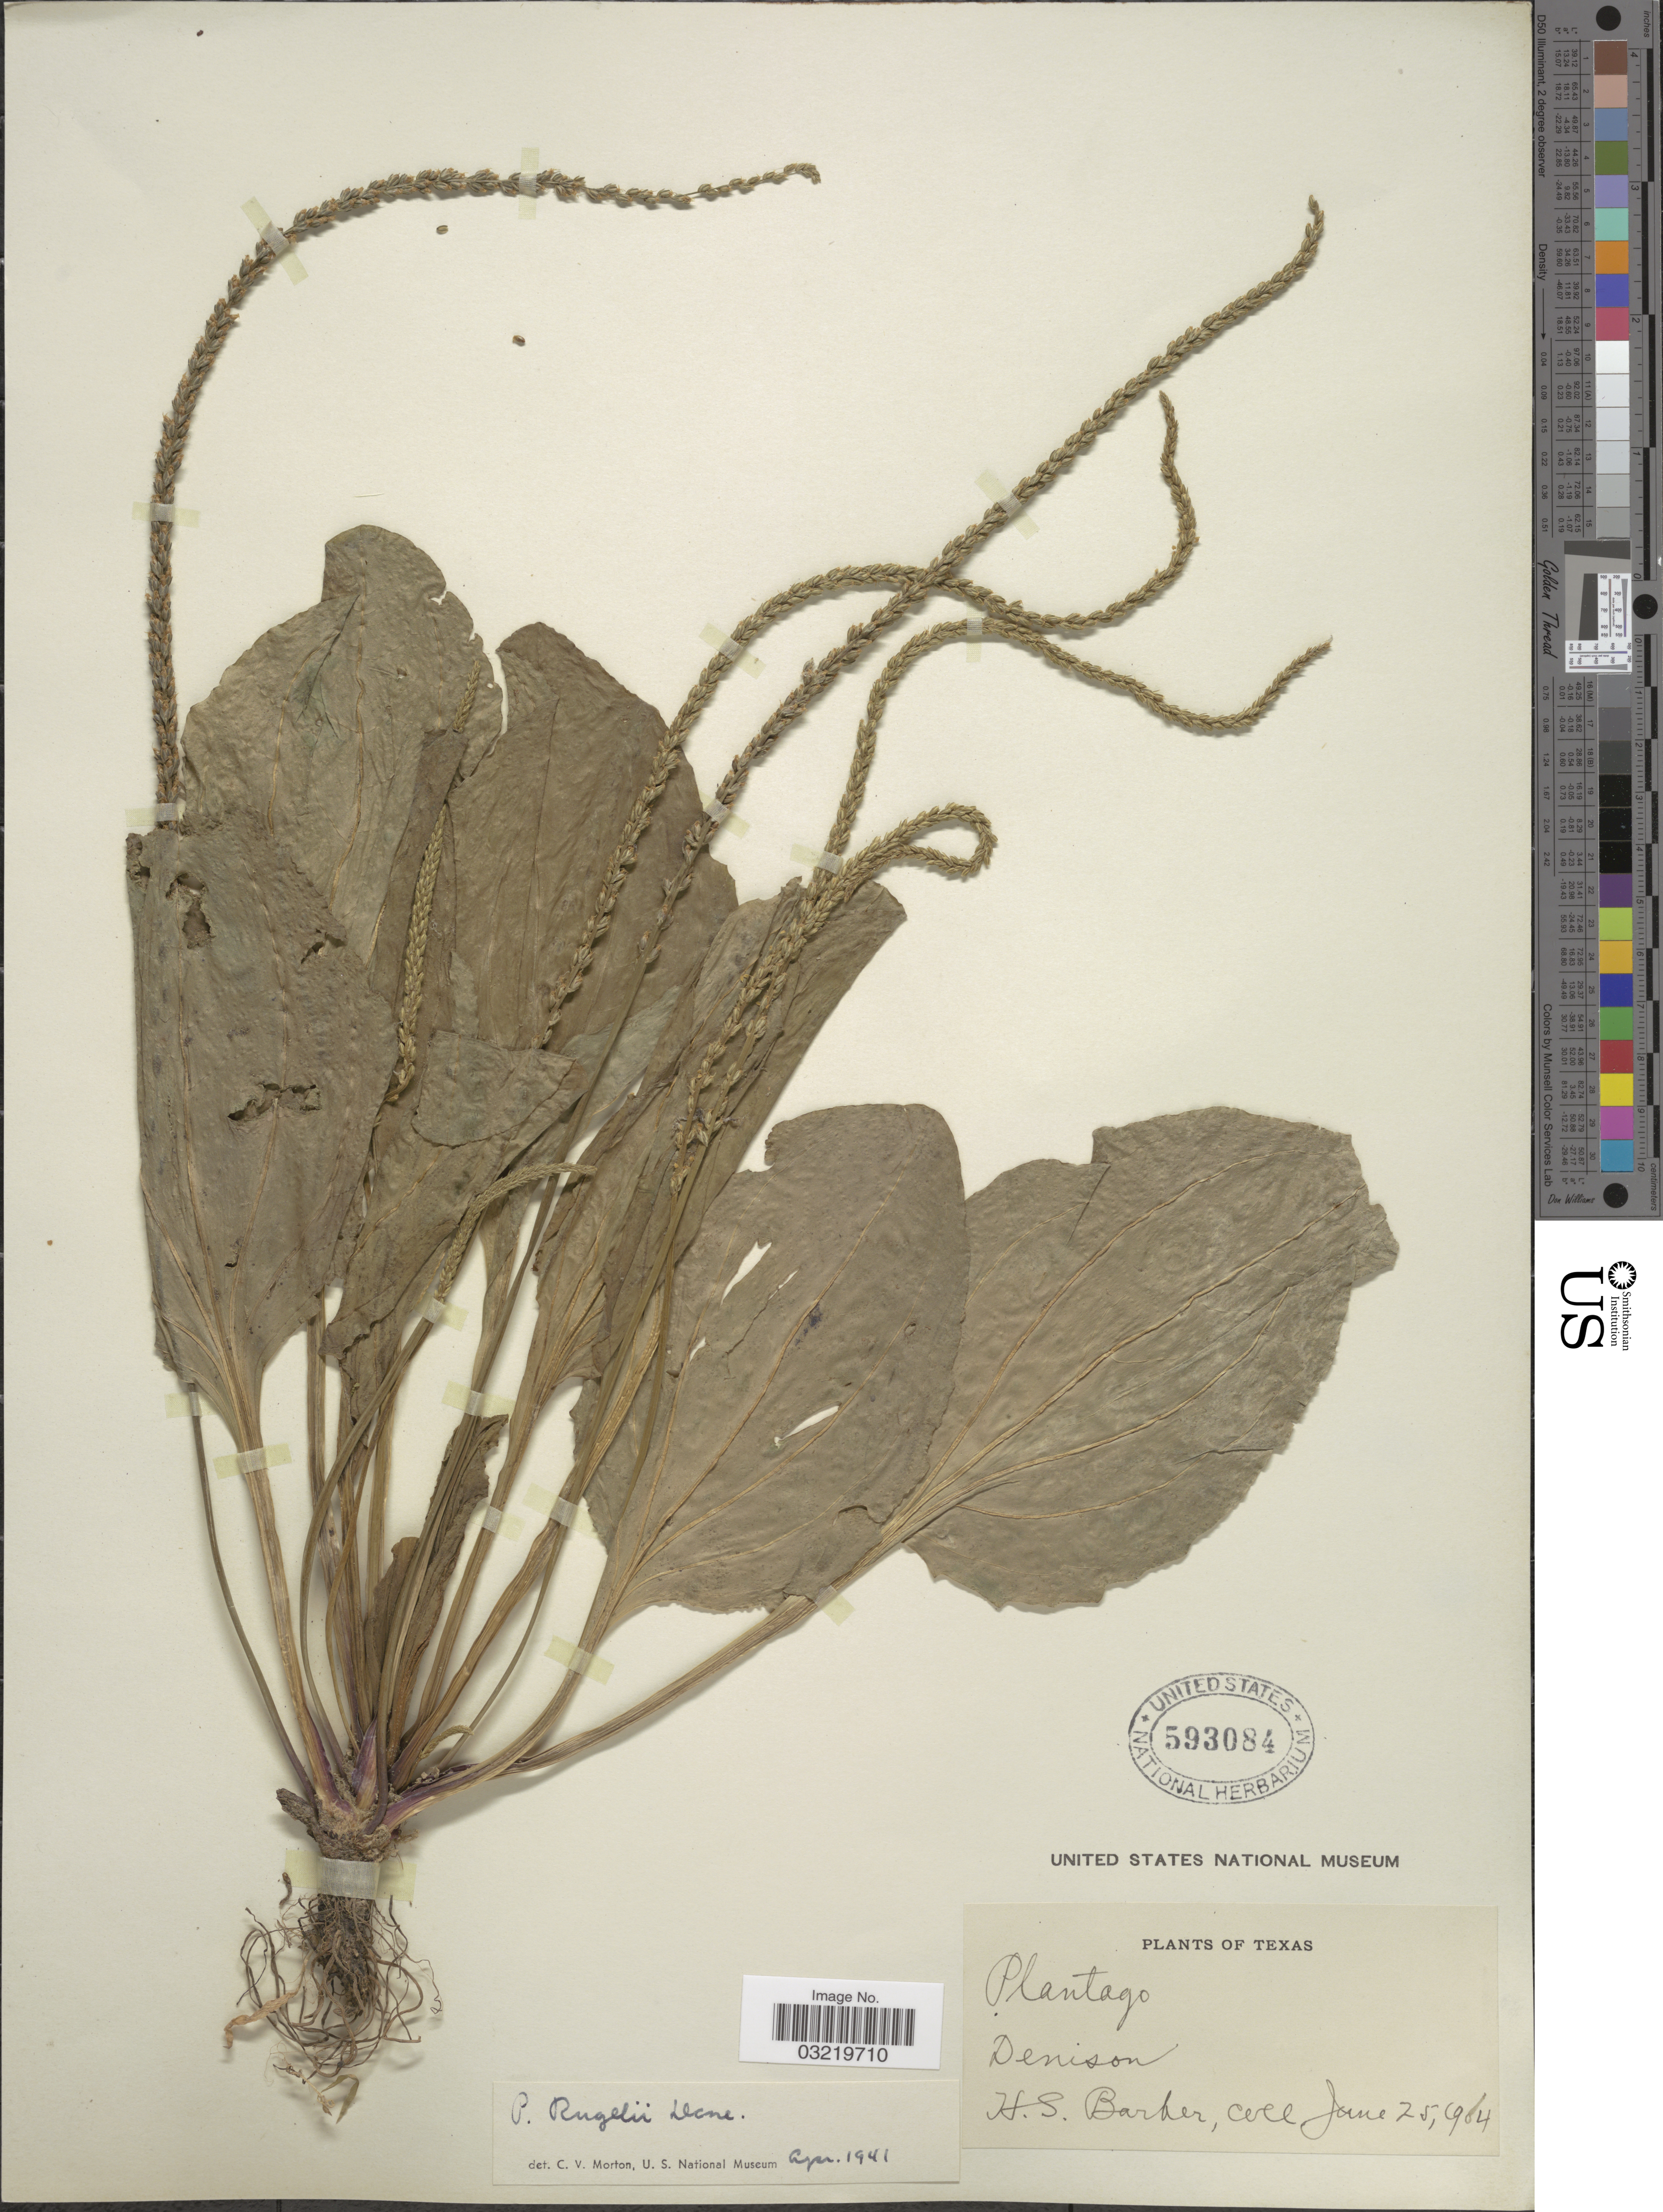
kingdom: Plantae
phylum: Tracheophyta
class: Magnoliopsida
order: Lamiales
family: Plantaginaceae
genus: Plantago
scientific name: Plantago rugelii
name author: Decne.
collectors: H. Barber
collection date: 1964-06-25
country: United States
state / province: Texas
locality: Denison.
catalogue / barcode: US 593084